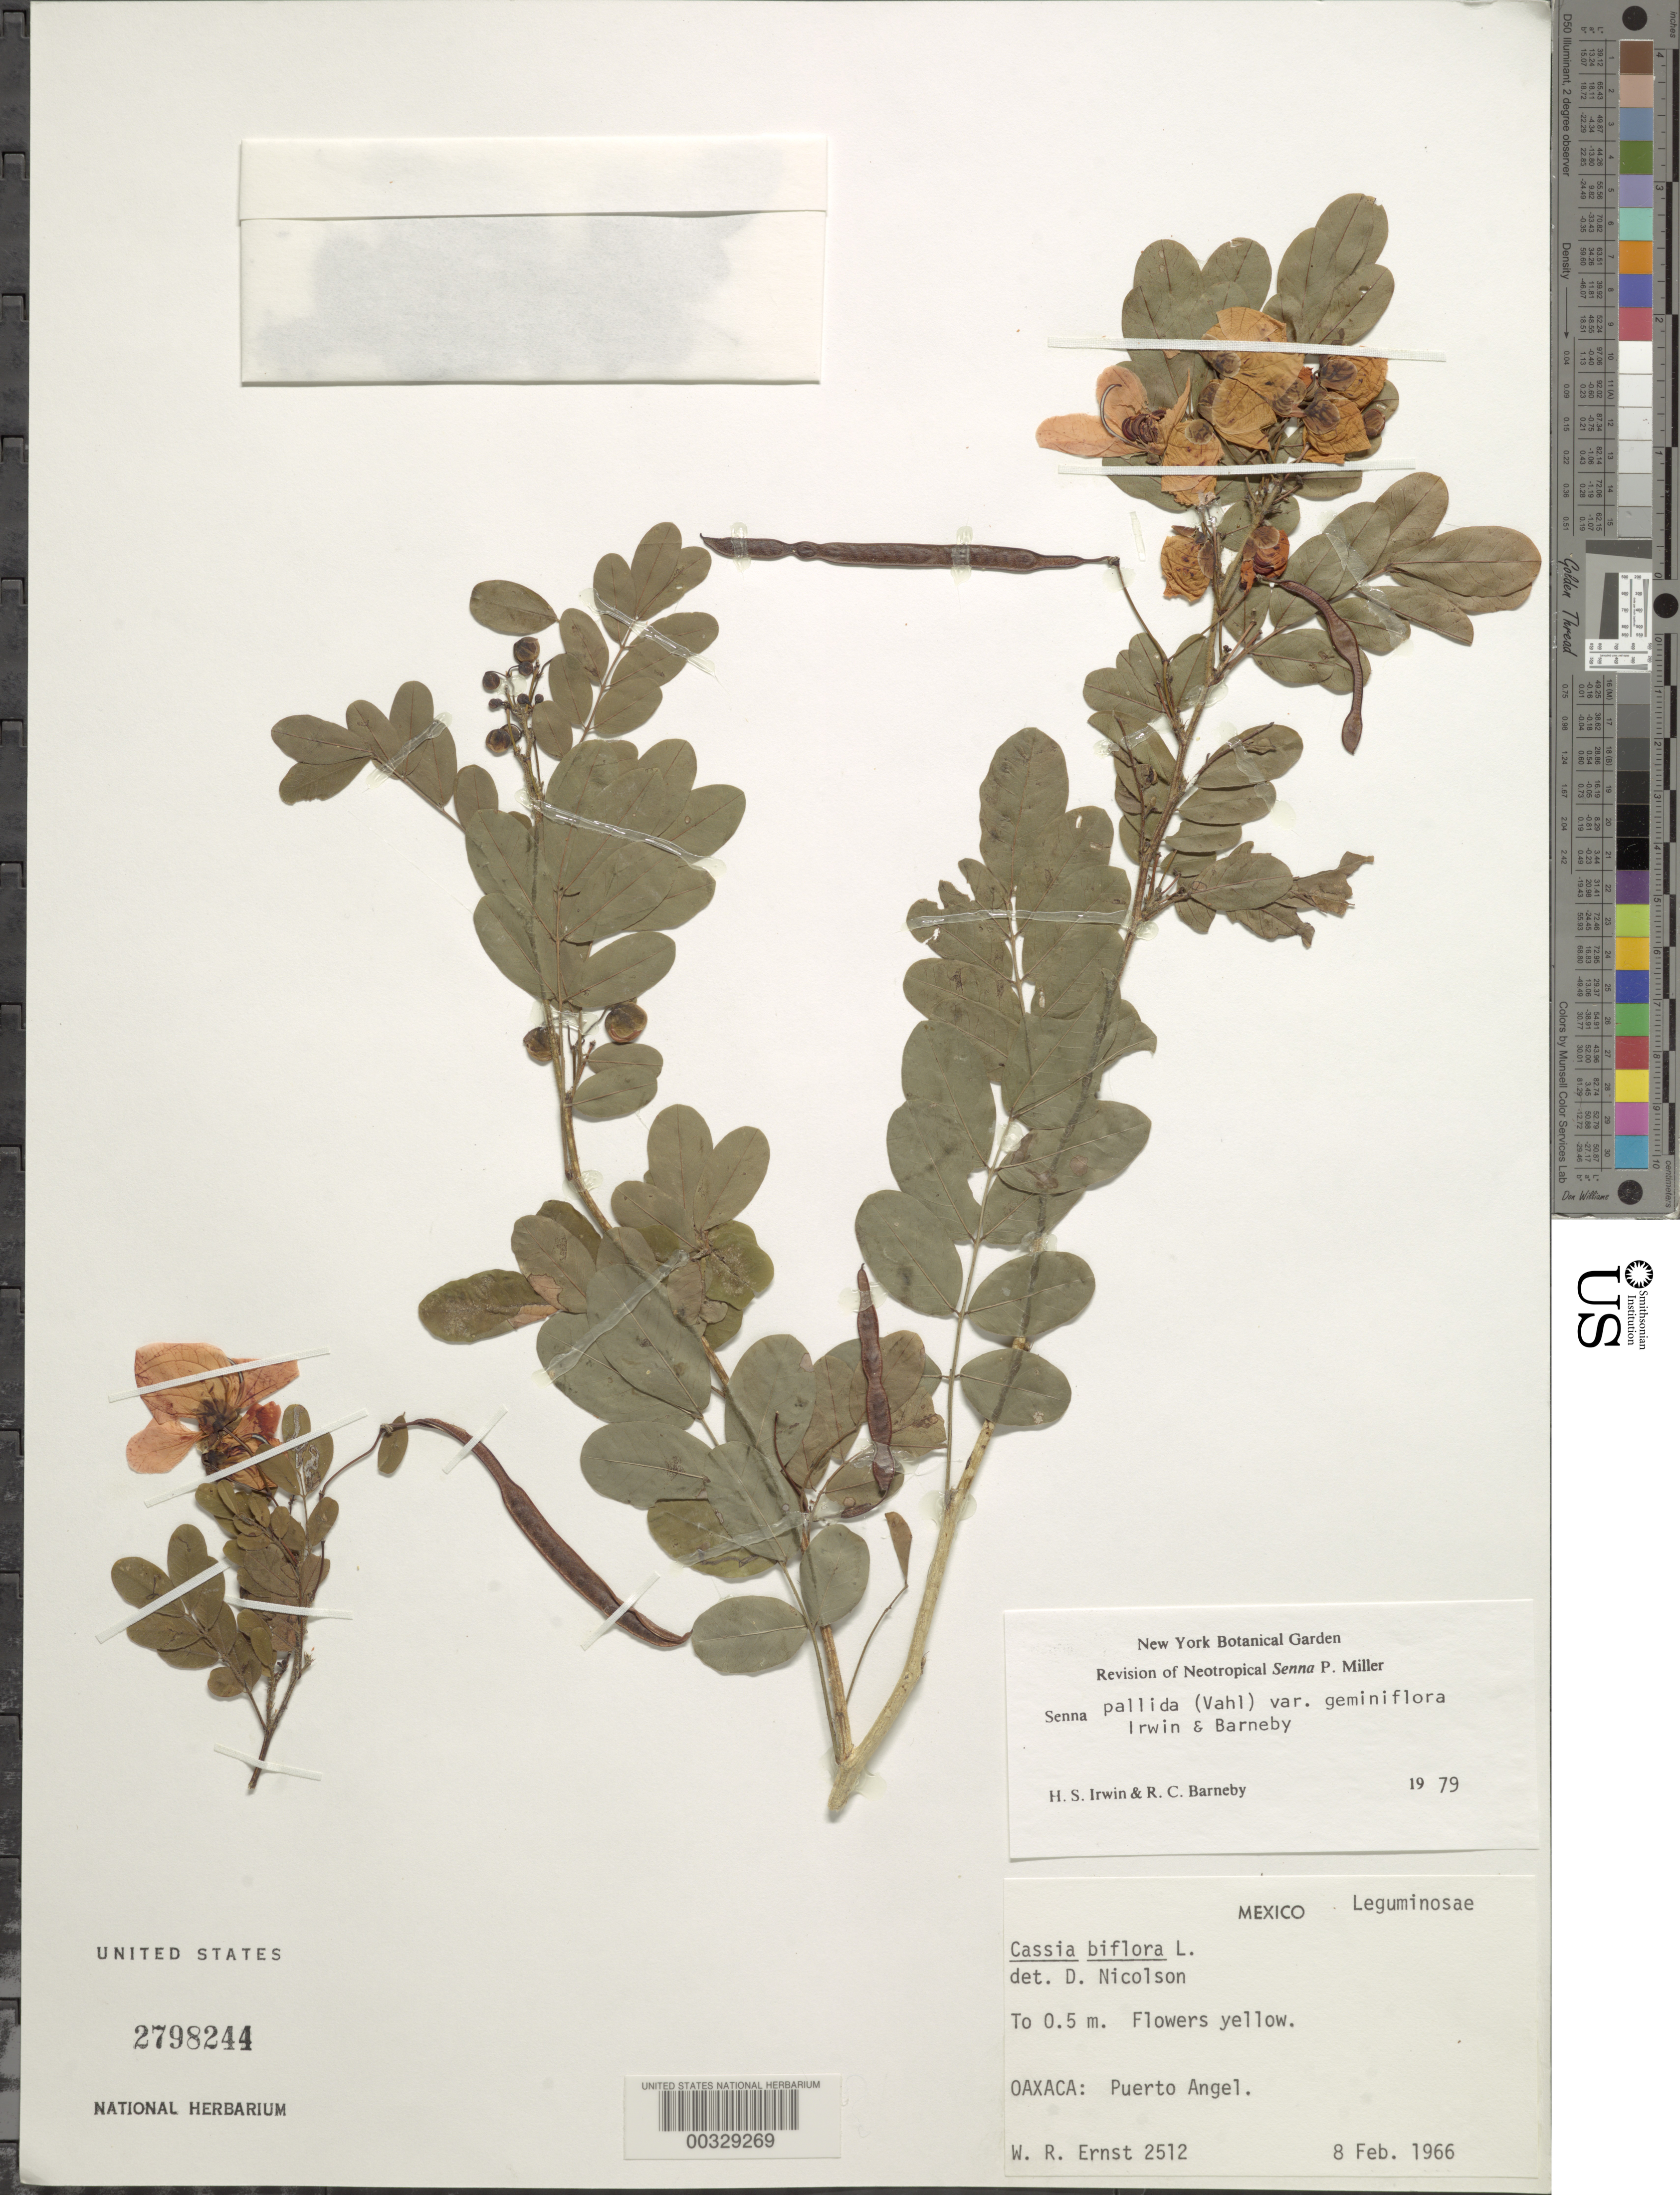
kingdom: Plantae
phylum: Tracheophyta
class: Magnoliopsida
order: Fabales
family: Fabaceae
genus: Senna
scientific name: Senna pallida var. geminiflora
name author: H.S. Irwin & Barneby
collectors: W. R. Ernst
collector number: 2512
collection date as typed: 08 Feb 1966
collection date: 1966-02-08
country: Mexico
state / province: Oaxaca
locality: Puerto angel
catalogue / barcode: US 2798244